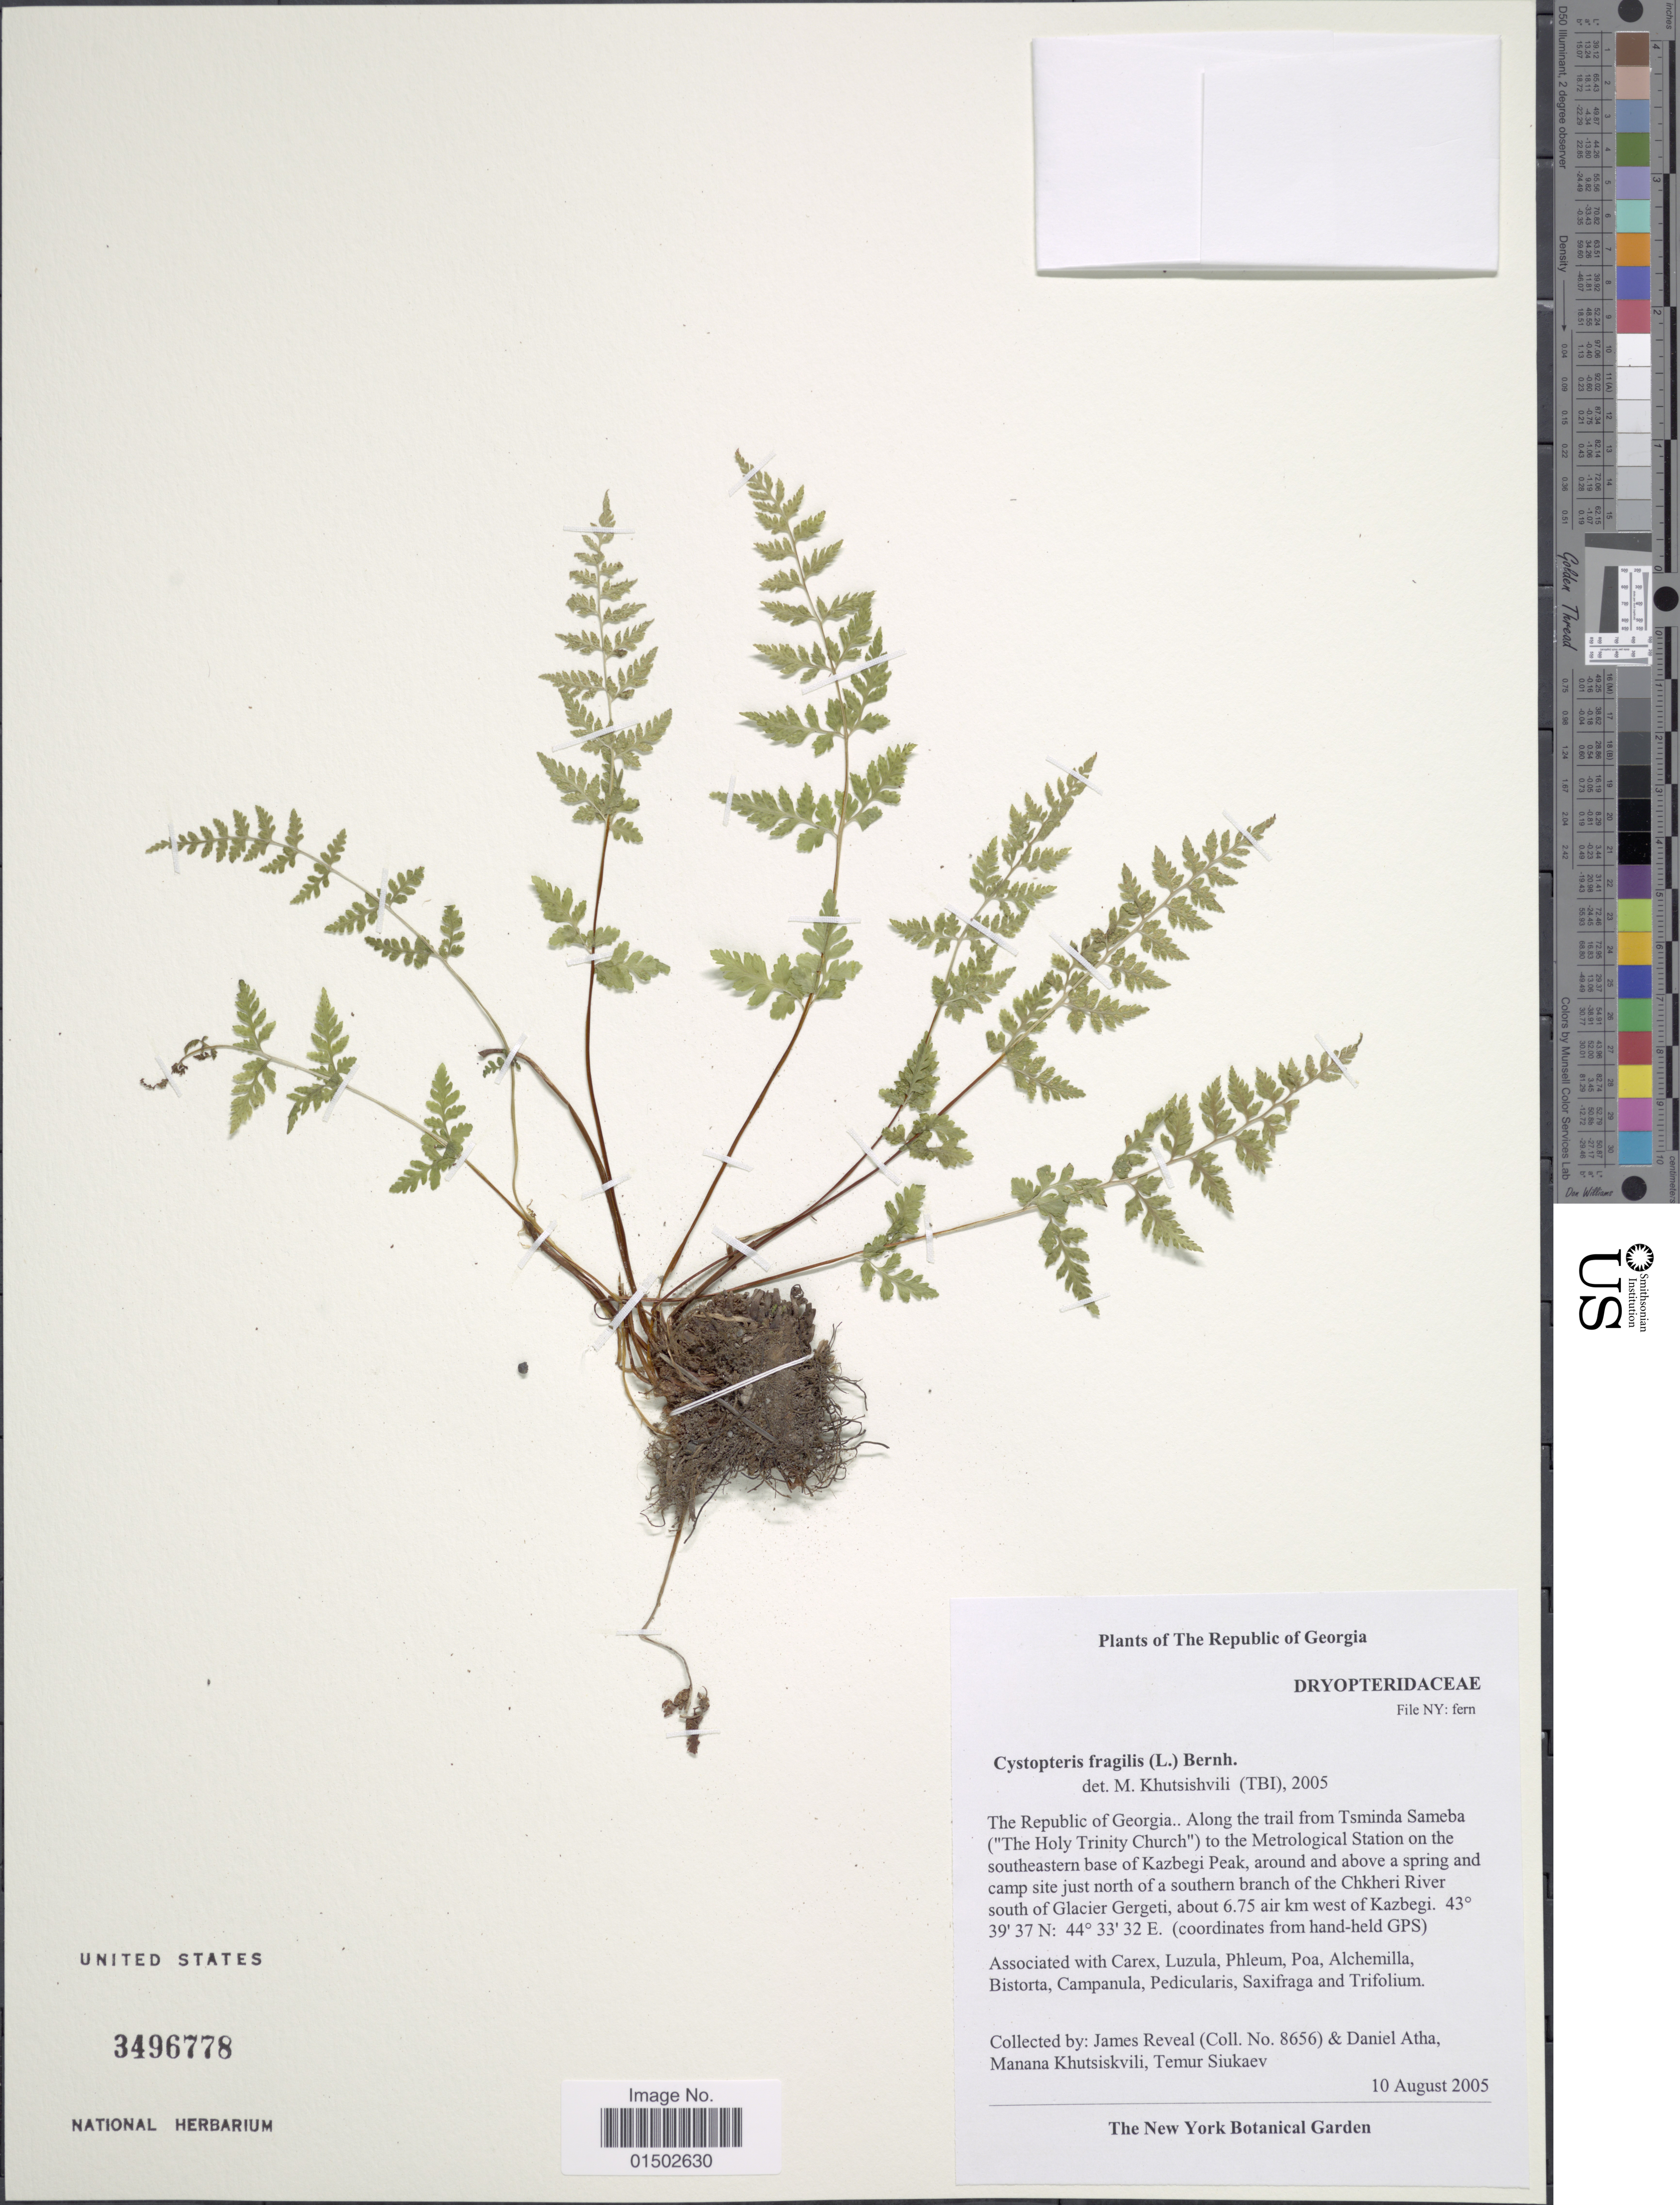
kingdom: Plantae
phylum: Tracheophyta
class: Polypodiopsida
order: Polypodiales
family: Cystopteridaceae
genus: Cystopteris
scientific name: Cystopteris fragilis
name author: (L.) Bernh.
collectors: J. Reveal, D. Atha, M. Khutsiskvili & T. Siukaev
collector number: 8656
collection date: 2005-08-10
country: Georgia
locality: Along the trail from Tsminda Sameba ("The Holy Trinity Church") to the Metrological Station on the southeastern base of Kazbegi Peak, around and above a spring and camp site just north of a southern branch of the Chkeri River south of Glacier Gergeti, about 6.75 air km west of Kazbegi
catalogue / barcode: US 3496778